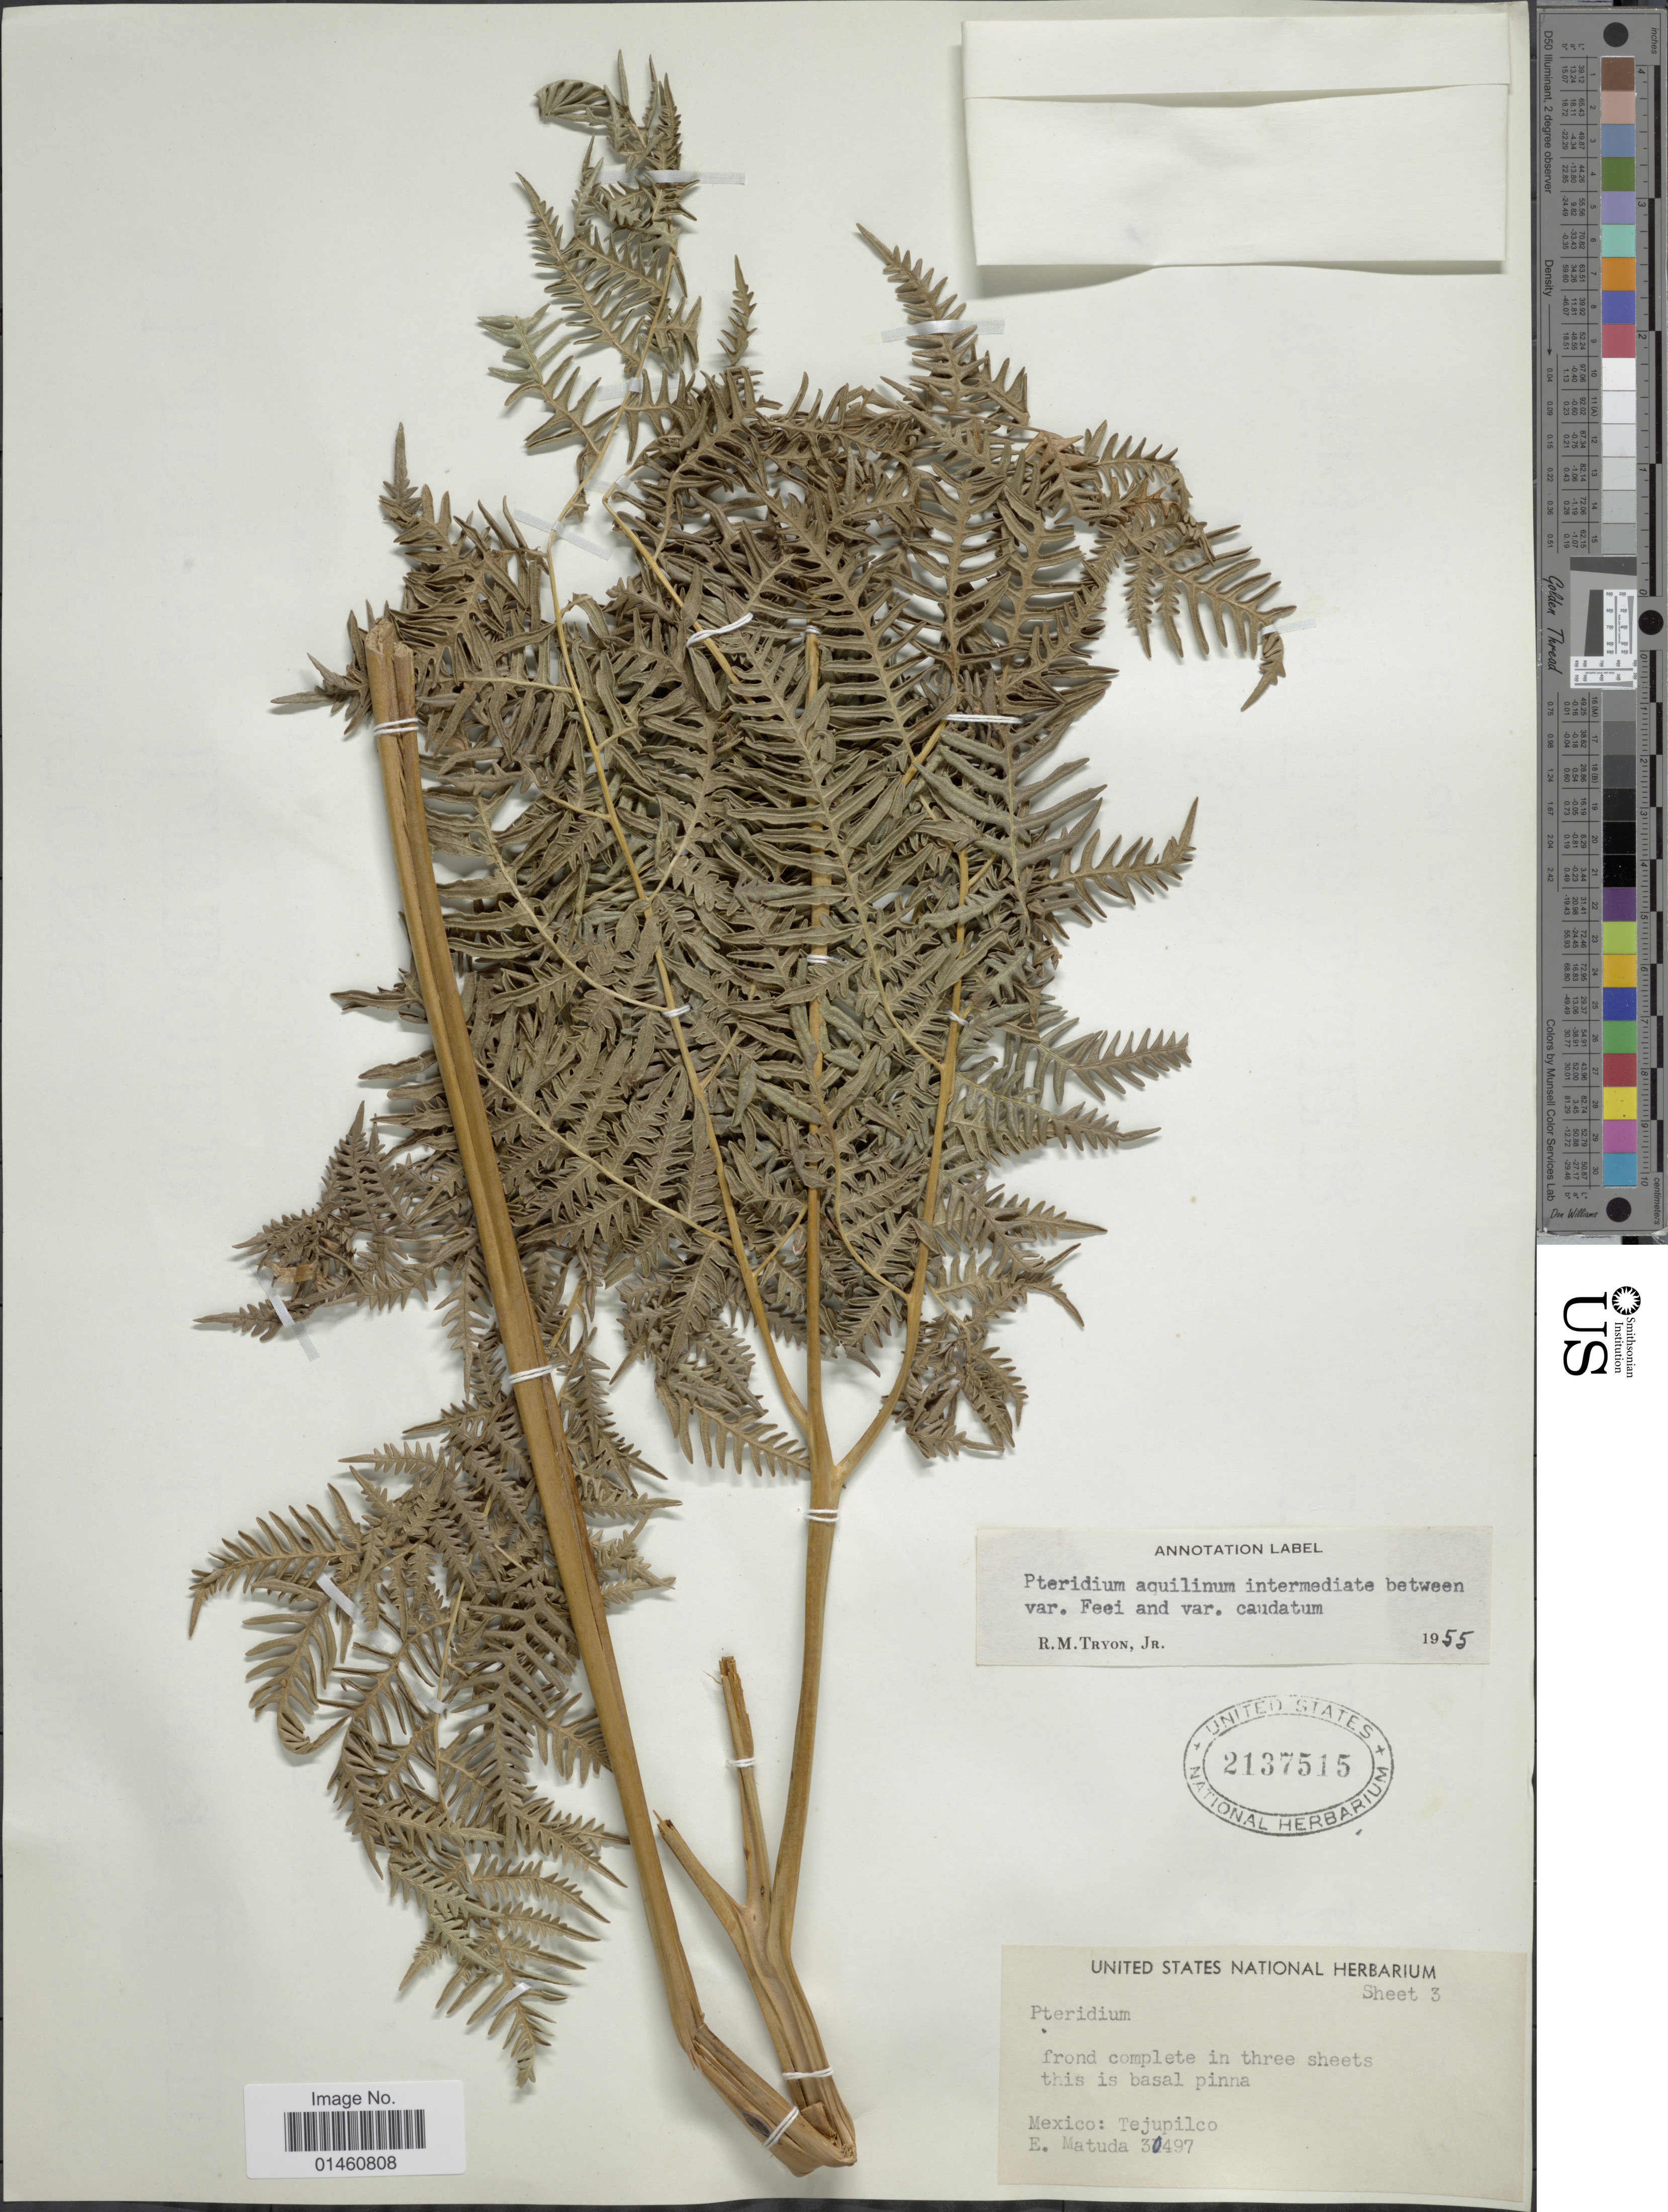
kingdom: Plantae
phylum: Tracheophyta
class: Polypodiopsida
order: Polypodiales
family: Dennstaedtiaceae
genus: Pteridium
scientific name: Pteridium aquilinum var. feei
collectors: E. Matuda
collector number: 30497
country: Mexico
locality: Tejupilco.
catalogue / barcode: US 2137515